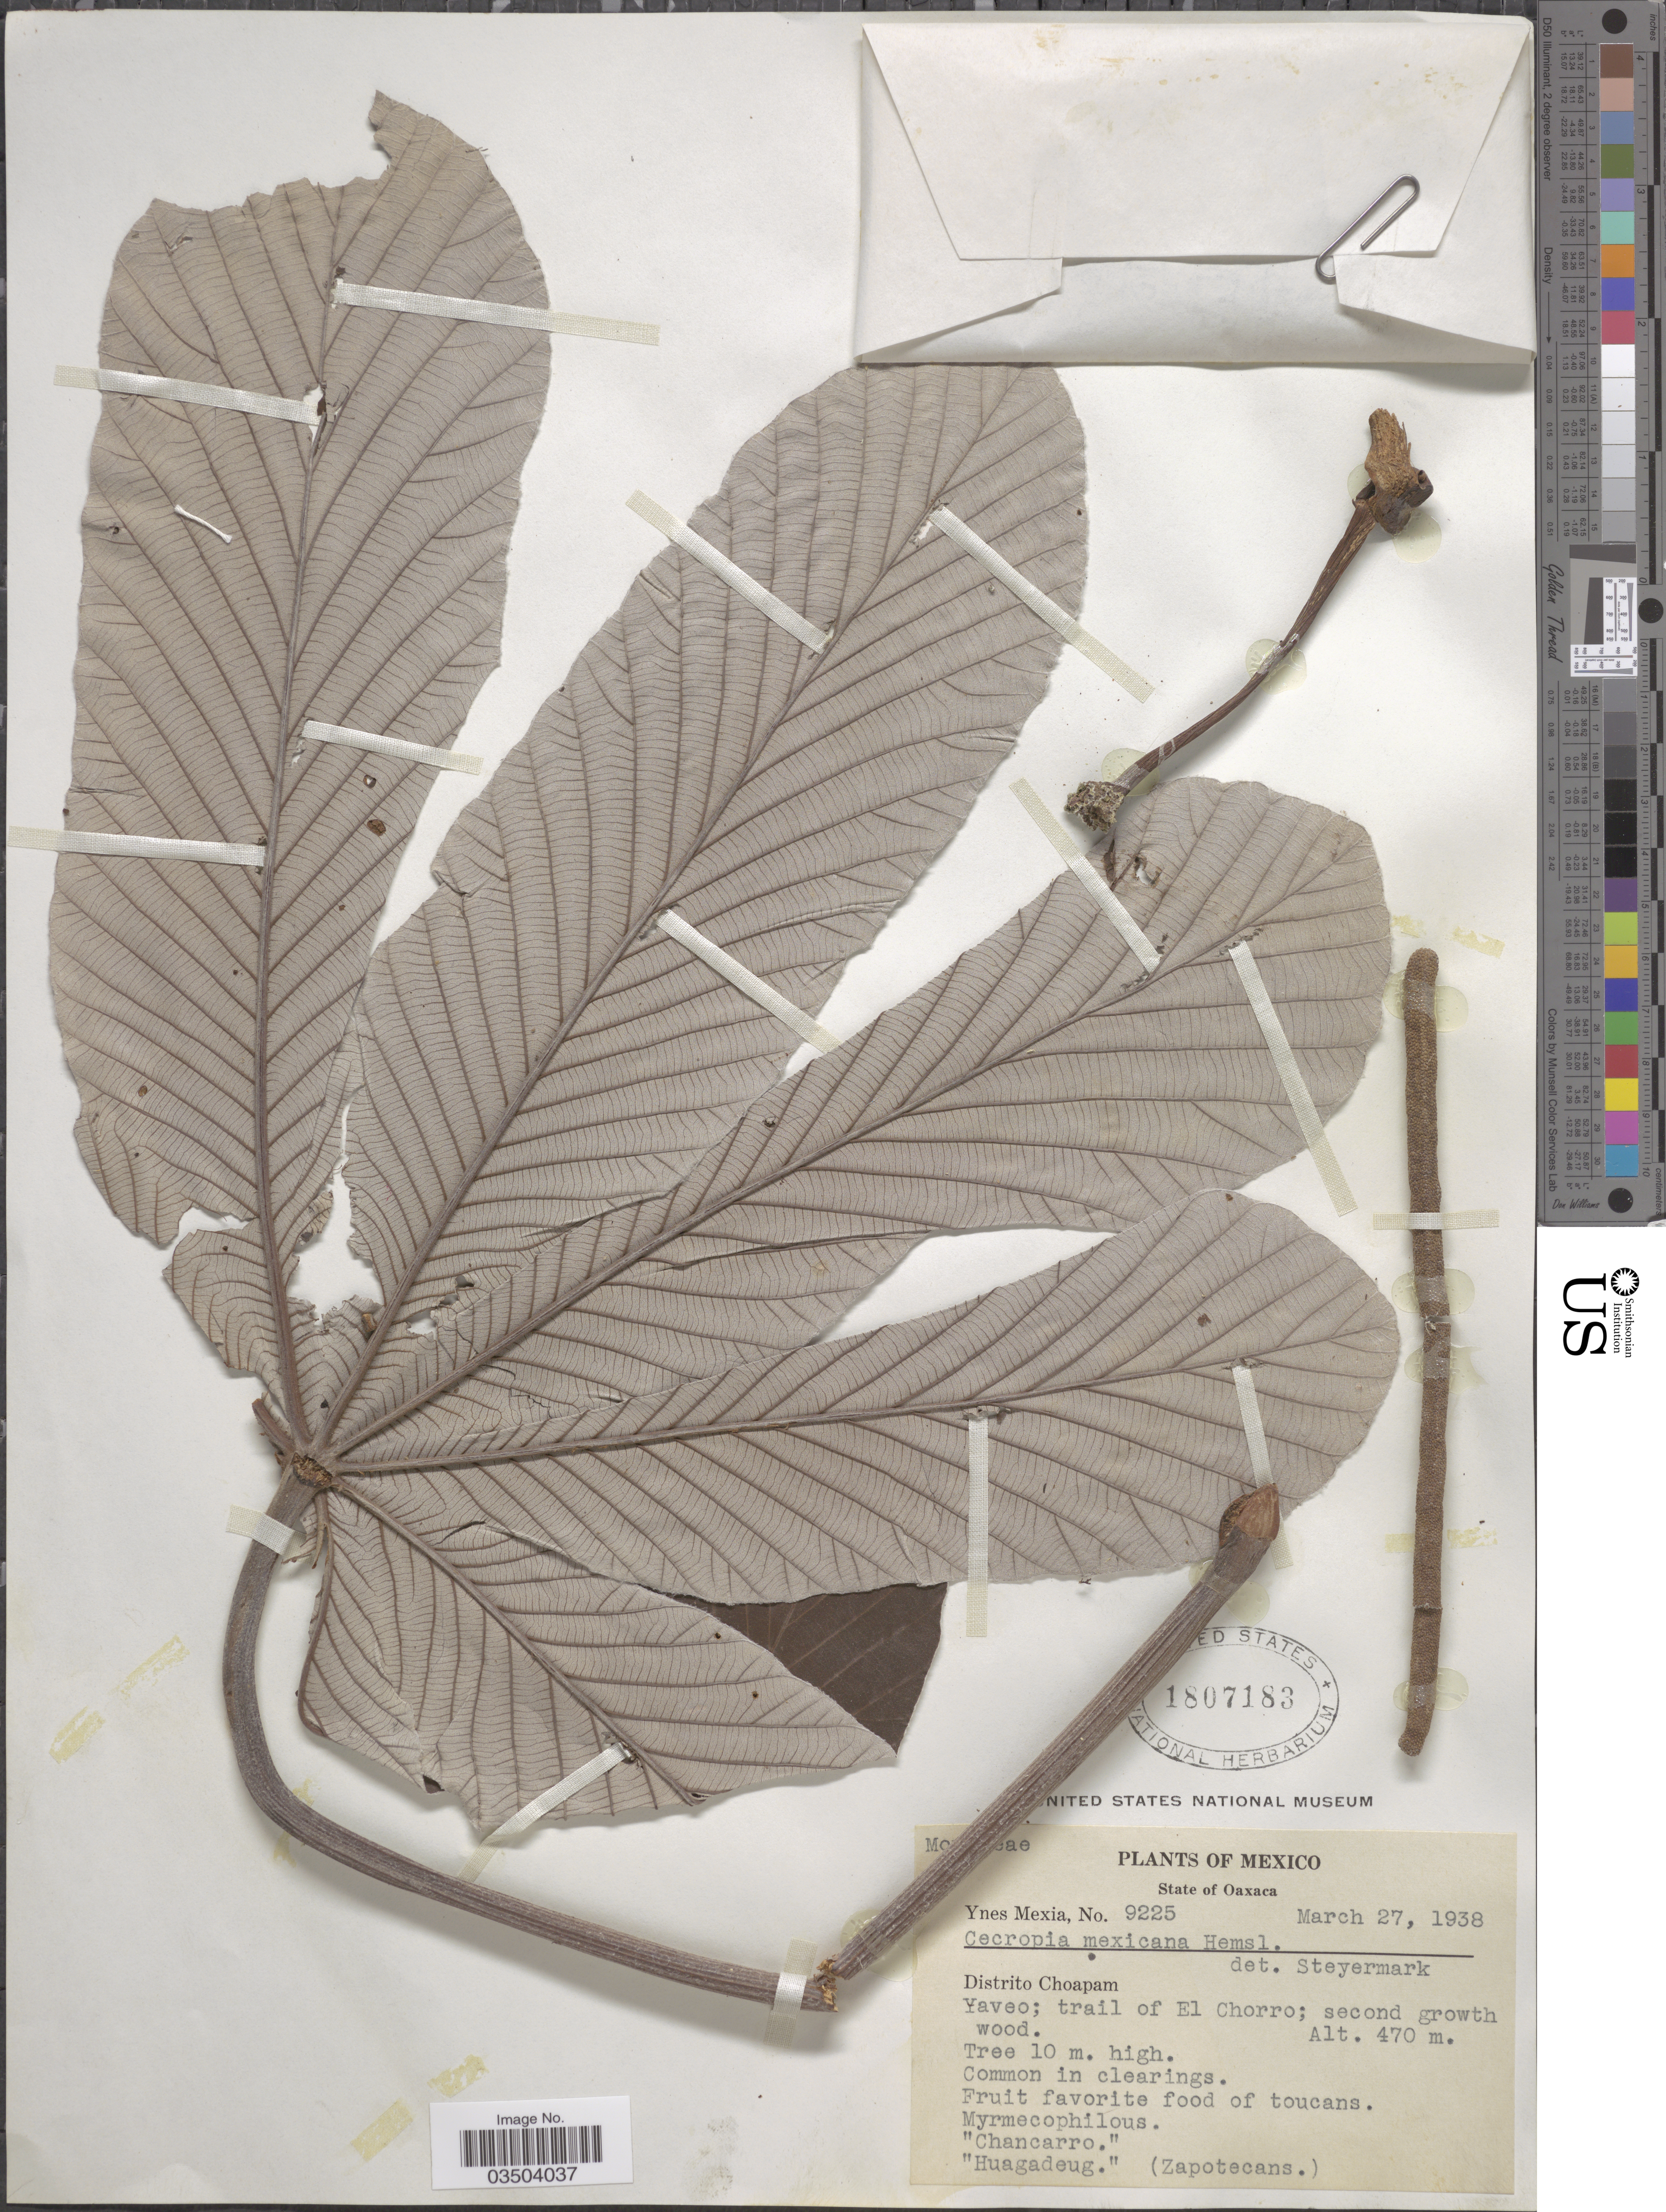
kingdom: Plantae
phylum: Tracheophyta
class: Magnoliopsida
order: Rosales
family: Urticaceae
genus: Cecropia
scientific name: Cecropia obtusifolia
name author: Bertol.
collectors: Y. Mexia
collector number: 9225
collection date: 1938-03-27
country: Mexico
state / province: Oaxaca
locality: Distrito Choapam. Yaveo; trail of El Chorro.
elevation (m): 470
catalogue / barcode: US 1807183